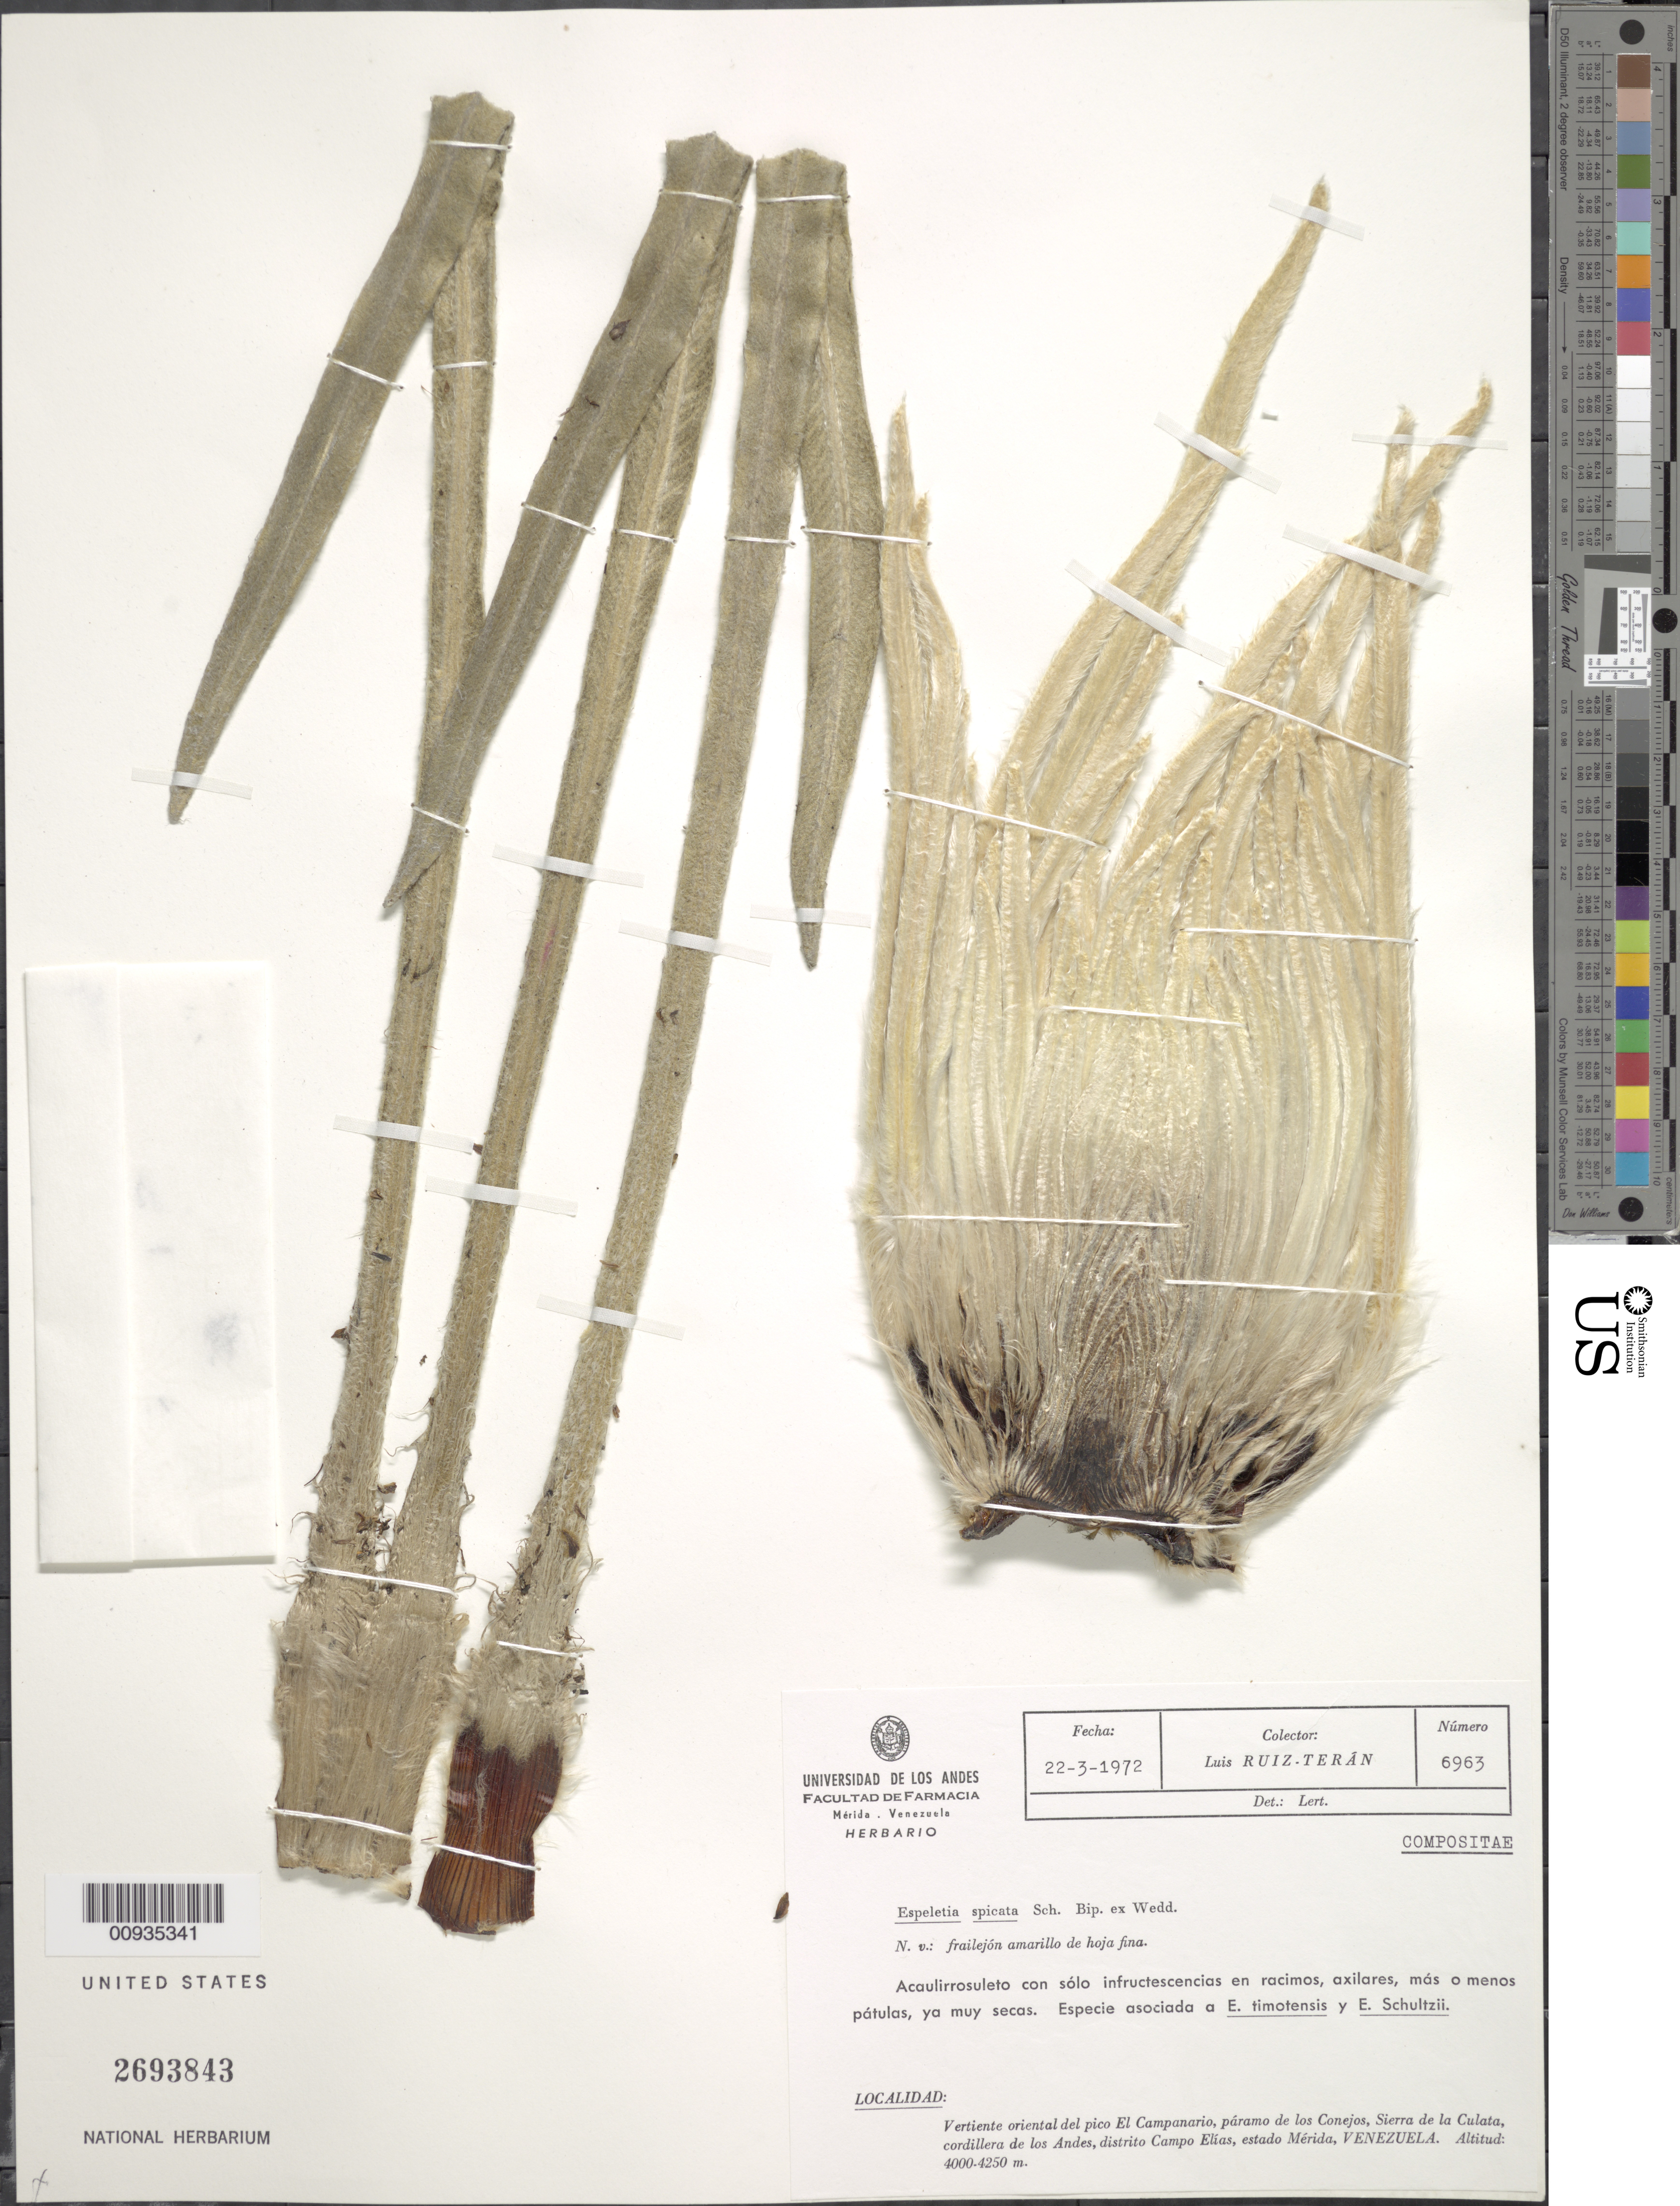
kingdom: Plantae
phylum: Tracheophyta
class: Magnoliopsida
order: Asterales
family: Asteraceae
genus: Coespeletia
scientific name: Coespeletia spicata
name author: (Sch. Bip. ex Wedd.) Cuatrec.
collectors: L. Teran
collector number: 6963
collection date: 1972-03-22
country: Venezuela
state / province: Mérida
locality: Vertiente oriental del pico El Campanario, paramo de los Conejos, Sierra de la Culata, cordillera de los Andes, distrito Campo Elias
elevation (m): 4000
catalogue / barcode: US 2693843